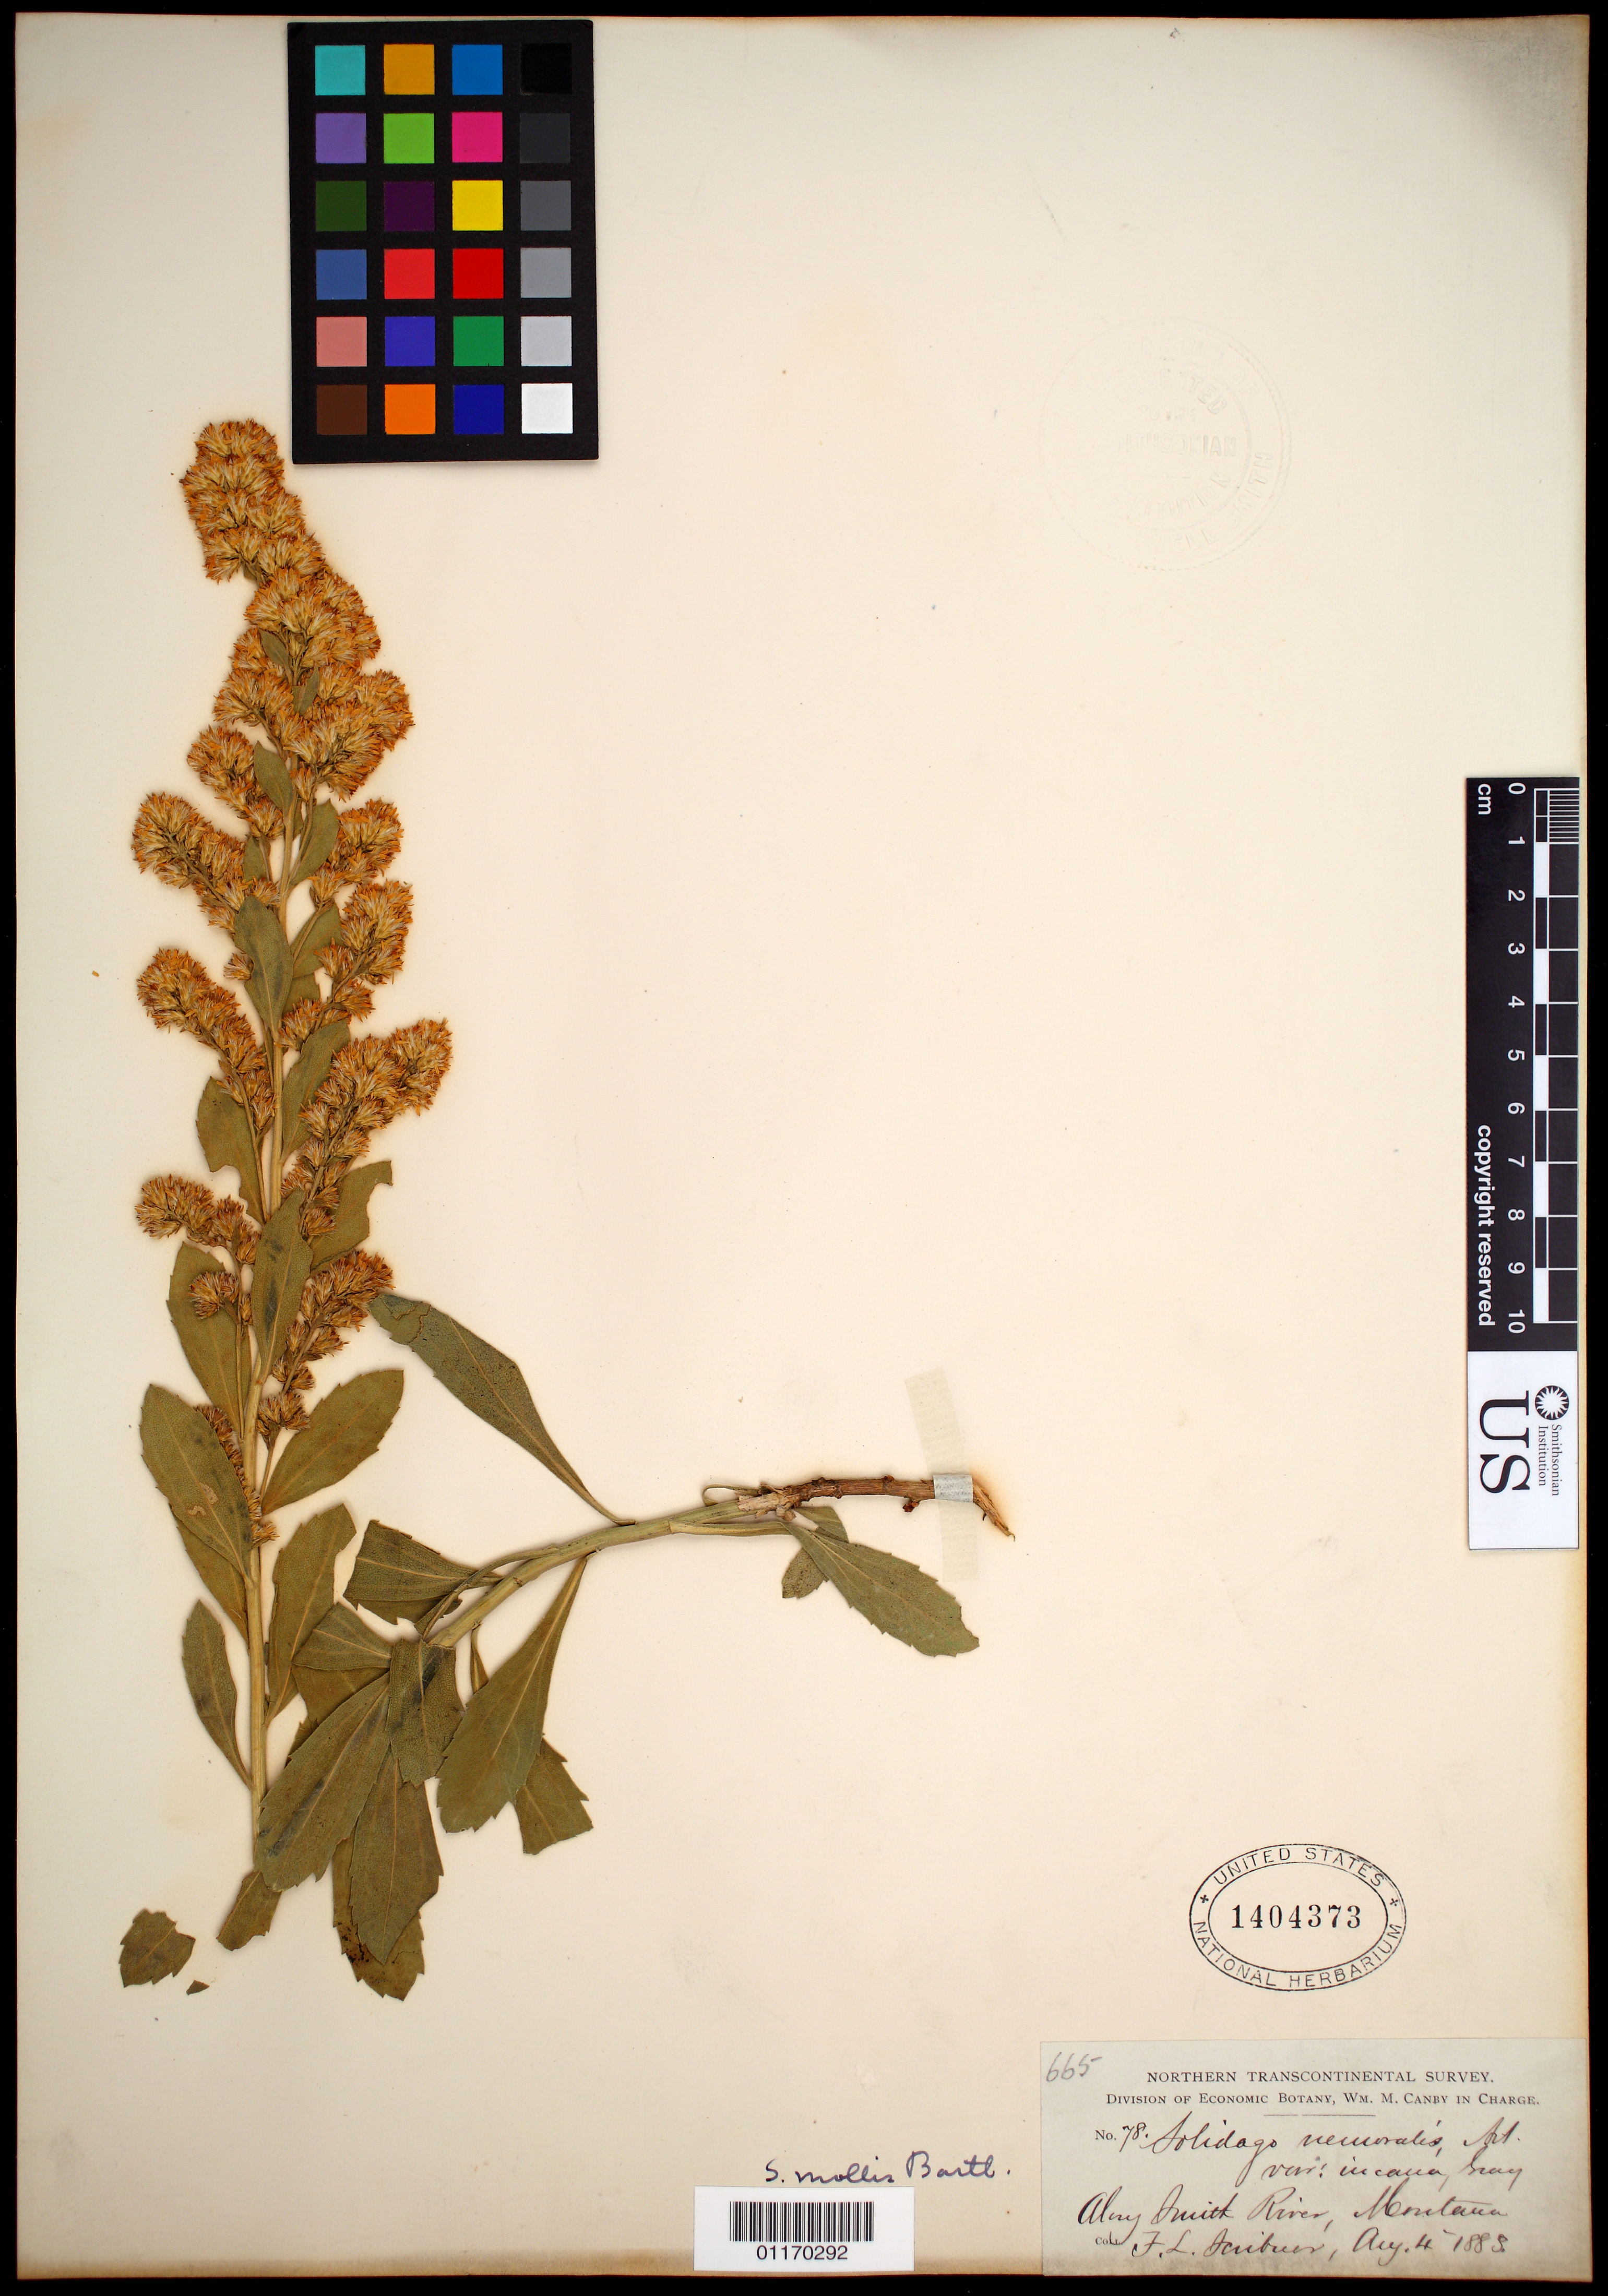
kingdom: Plantae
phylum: Tracheophyta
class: Magnoliopsida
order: Asterales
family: Asteraceae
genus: Solidago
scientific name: Solidago mollis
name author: Bartl.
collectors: F. L. Scribner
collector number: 78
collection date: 1883-08-04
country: United States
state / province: Montana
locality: Along Smith River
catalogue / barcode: US 1404373